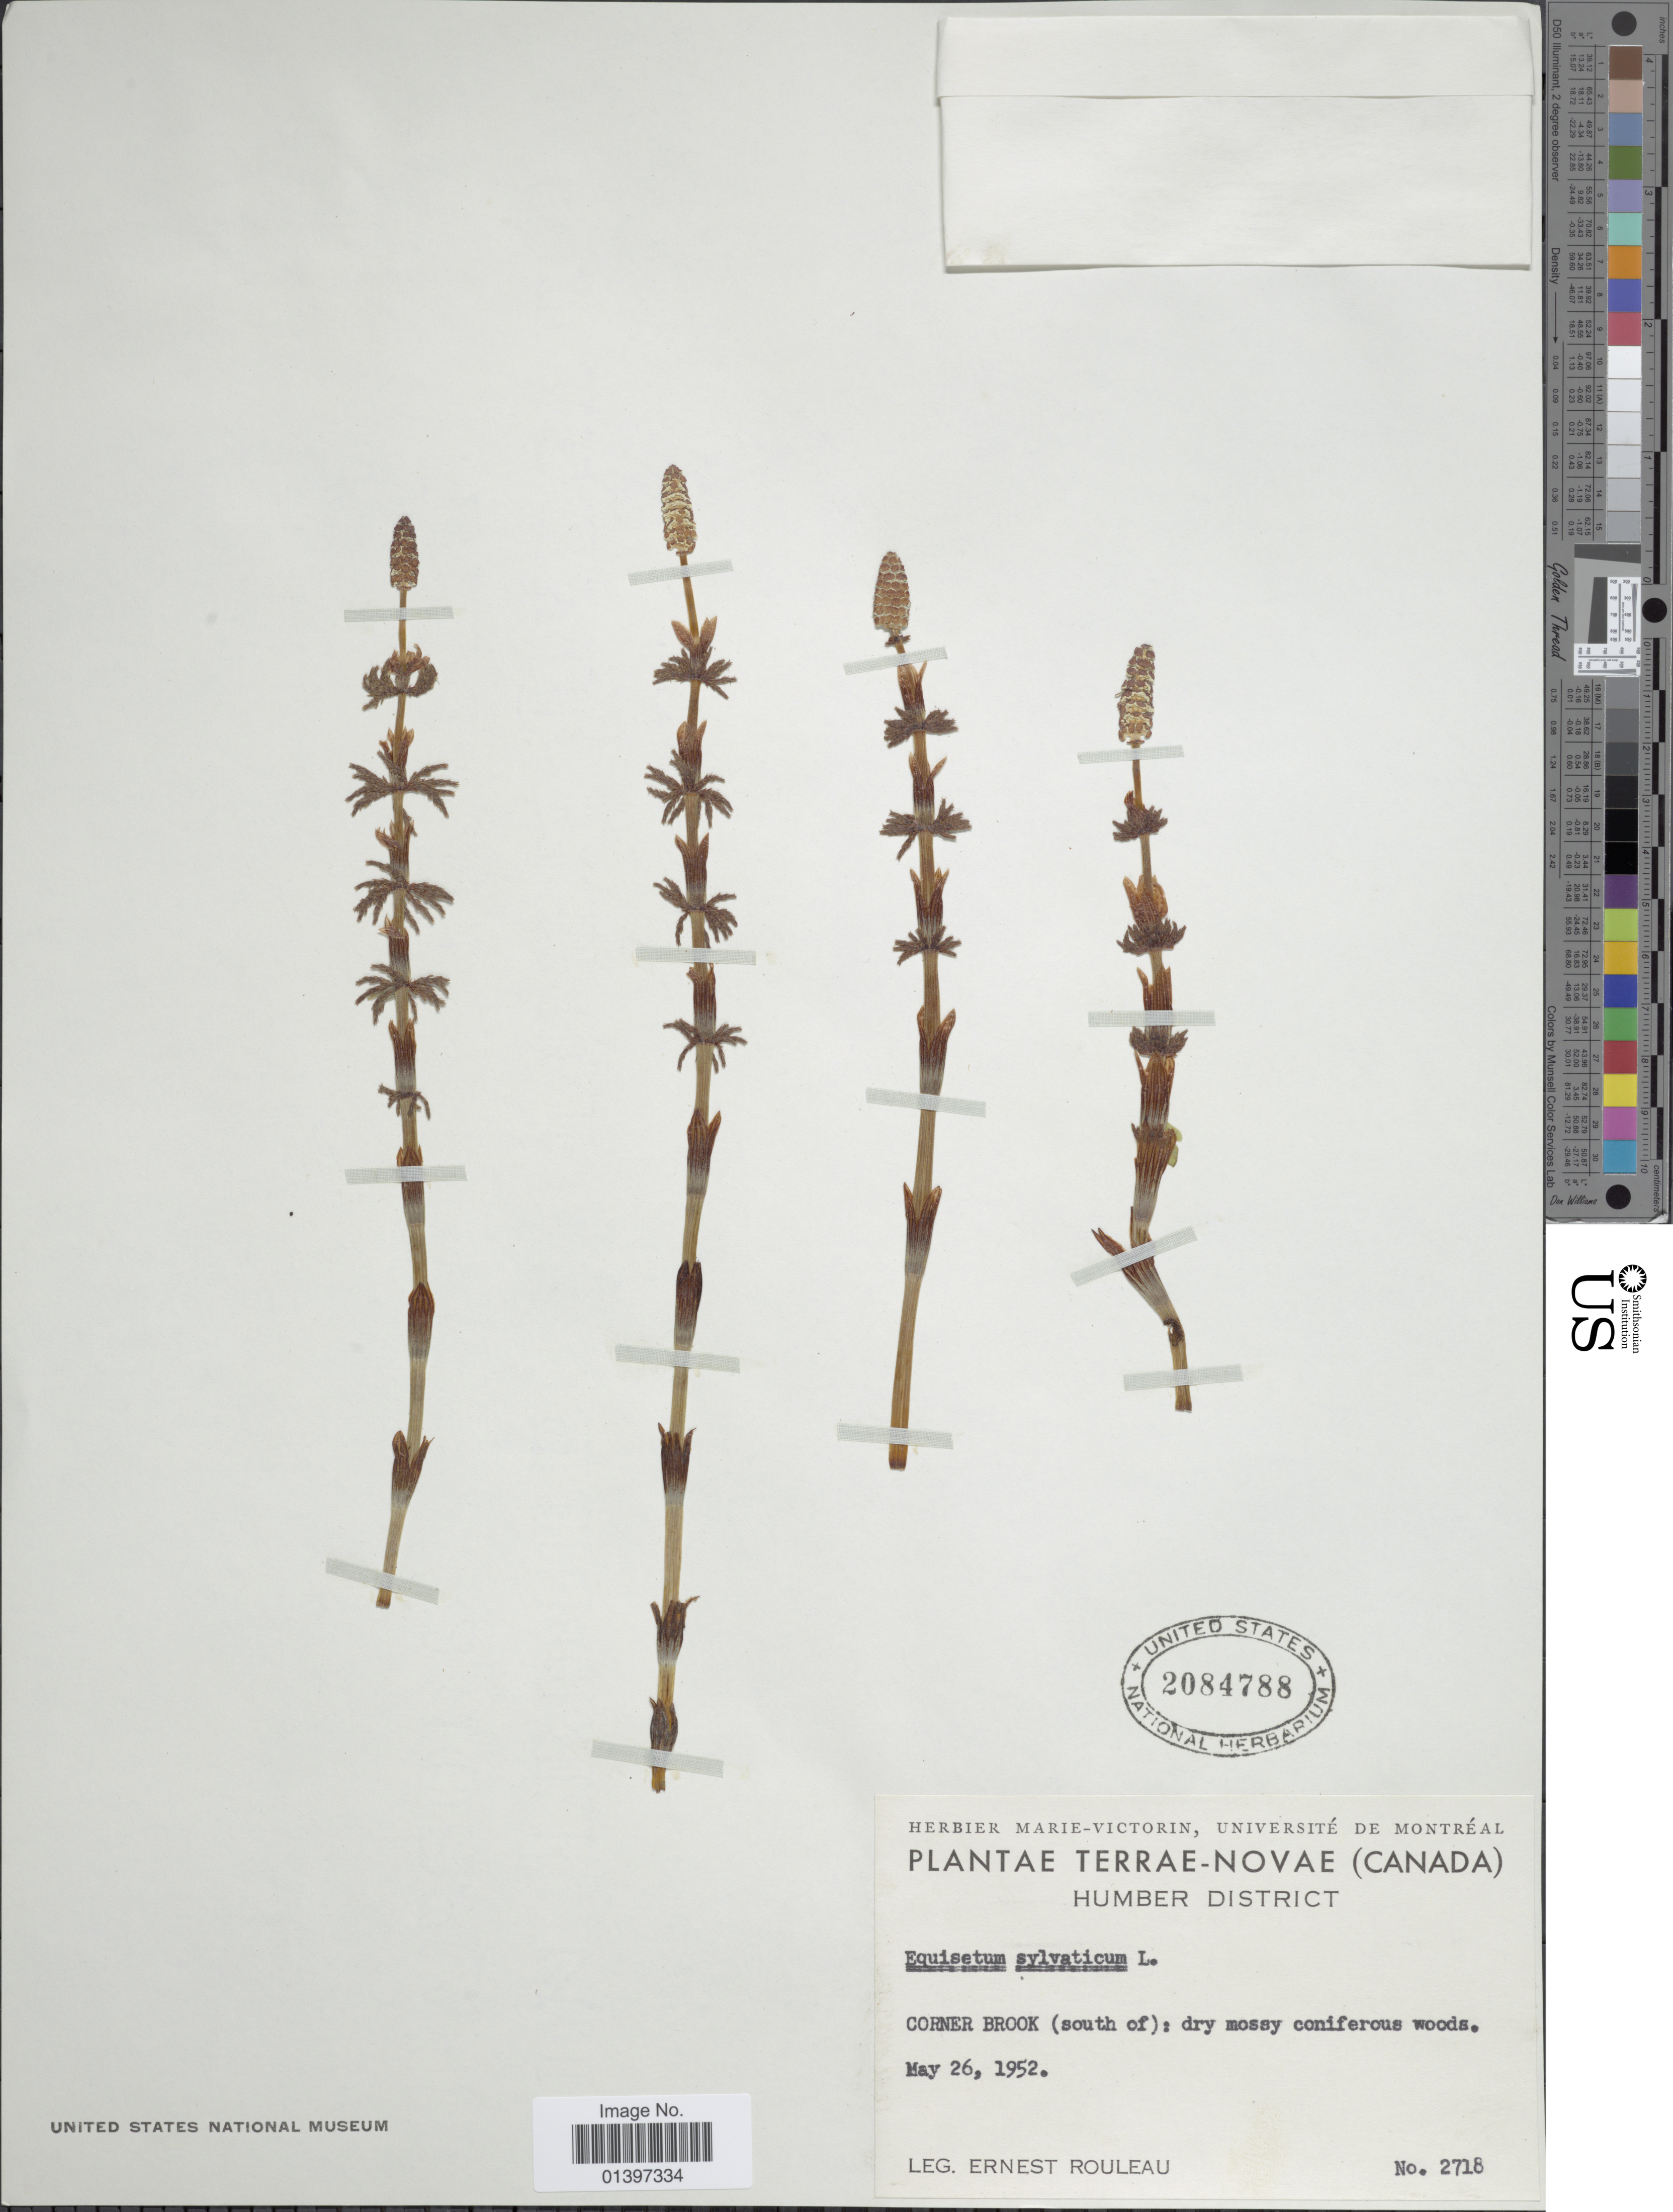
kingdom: Plantae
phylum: Tracheophyta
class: Polypodiopsida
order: Equisetales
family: Equisetaceae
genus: Equisetum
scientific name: Equisetum sylvaticum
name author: L.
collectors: J. Rouleau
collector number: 2718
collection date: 1952-05-26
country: Canada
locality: Terrae-Novae, Humber District, Corner Brook(south of): dry mossy coniferous woods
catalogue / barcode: US 2084788